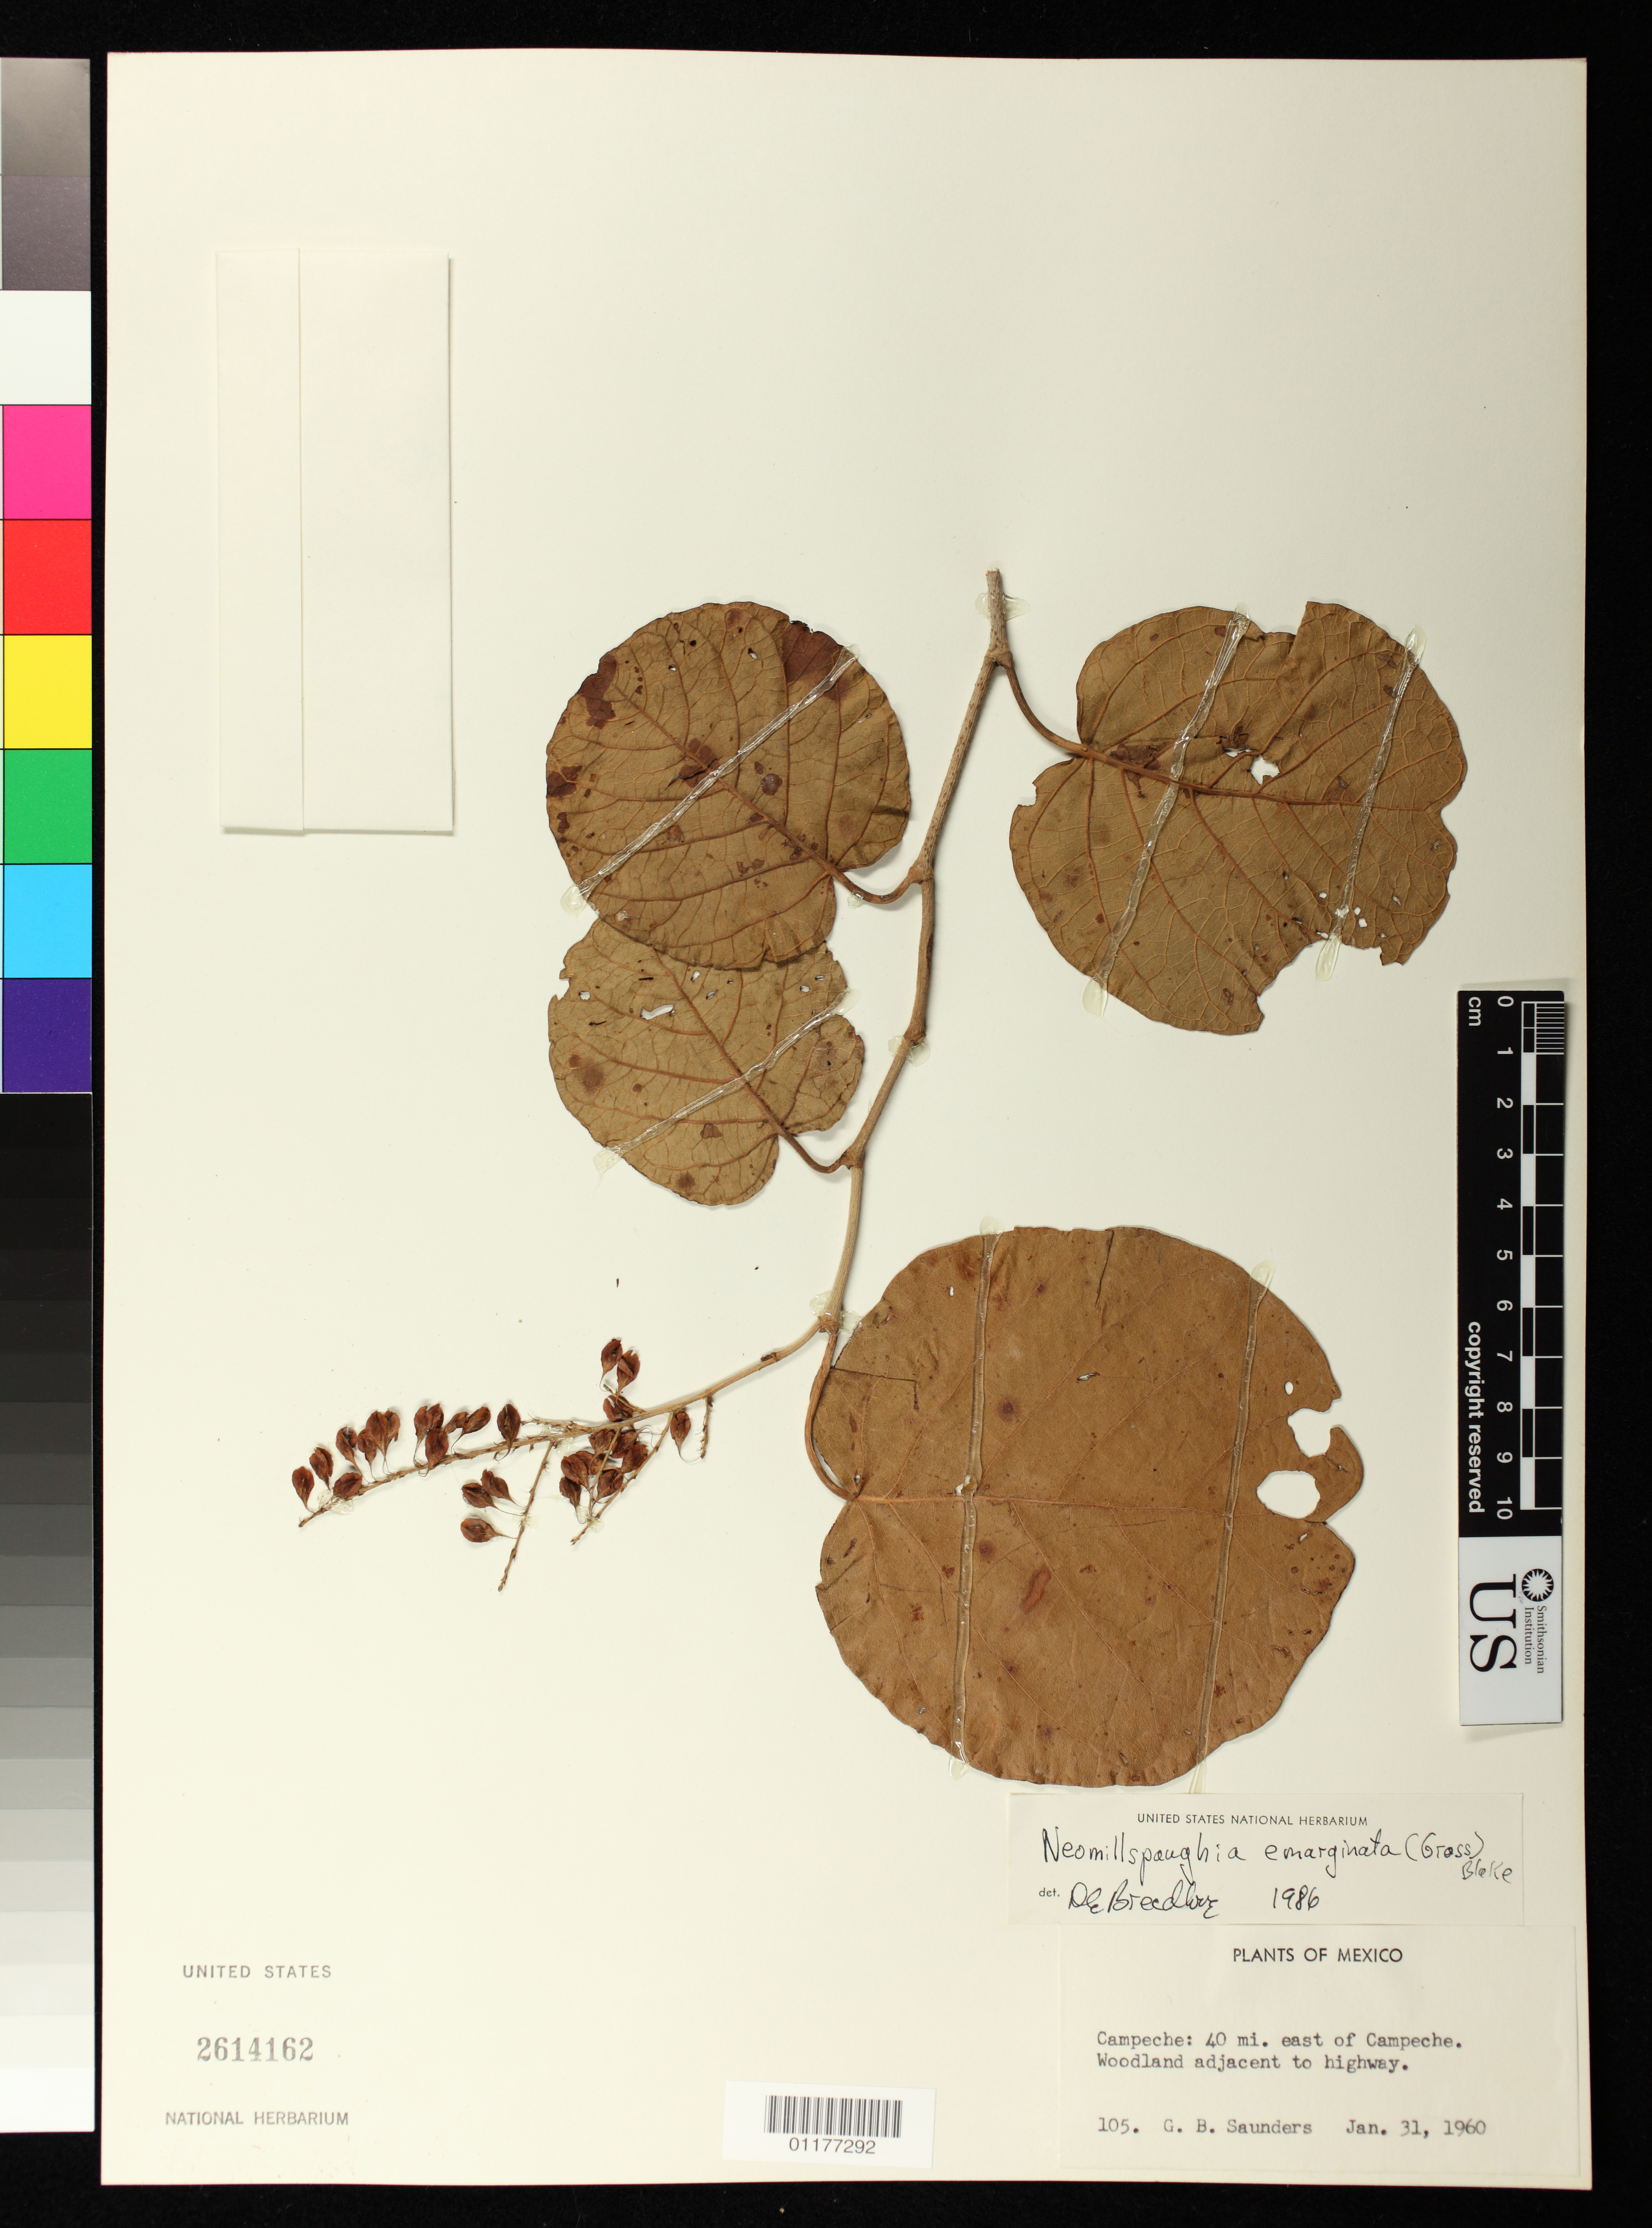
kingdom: Plantae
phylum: Tracheophyta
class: Magnoliopsida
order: Caryophyllales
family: Polygonaceae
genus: Neomillspaughia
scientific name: Neomillspaughia emarginata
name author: (H. Gross) S.F. Blake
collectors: G. B. Saunders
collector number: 105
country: Mexico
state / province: Campeche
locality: E of Campeche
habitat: Woodland adjacent to highway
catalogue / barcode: US 2614162